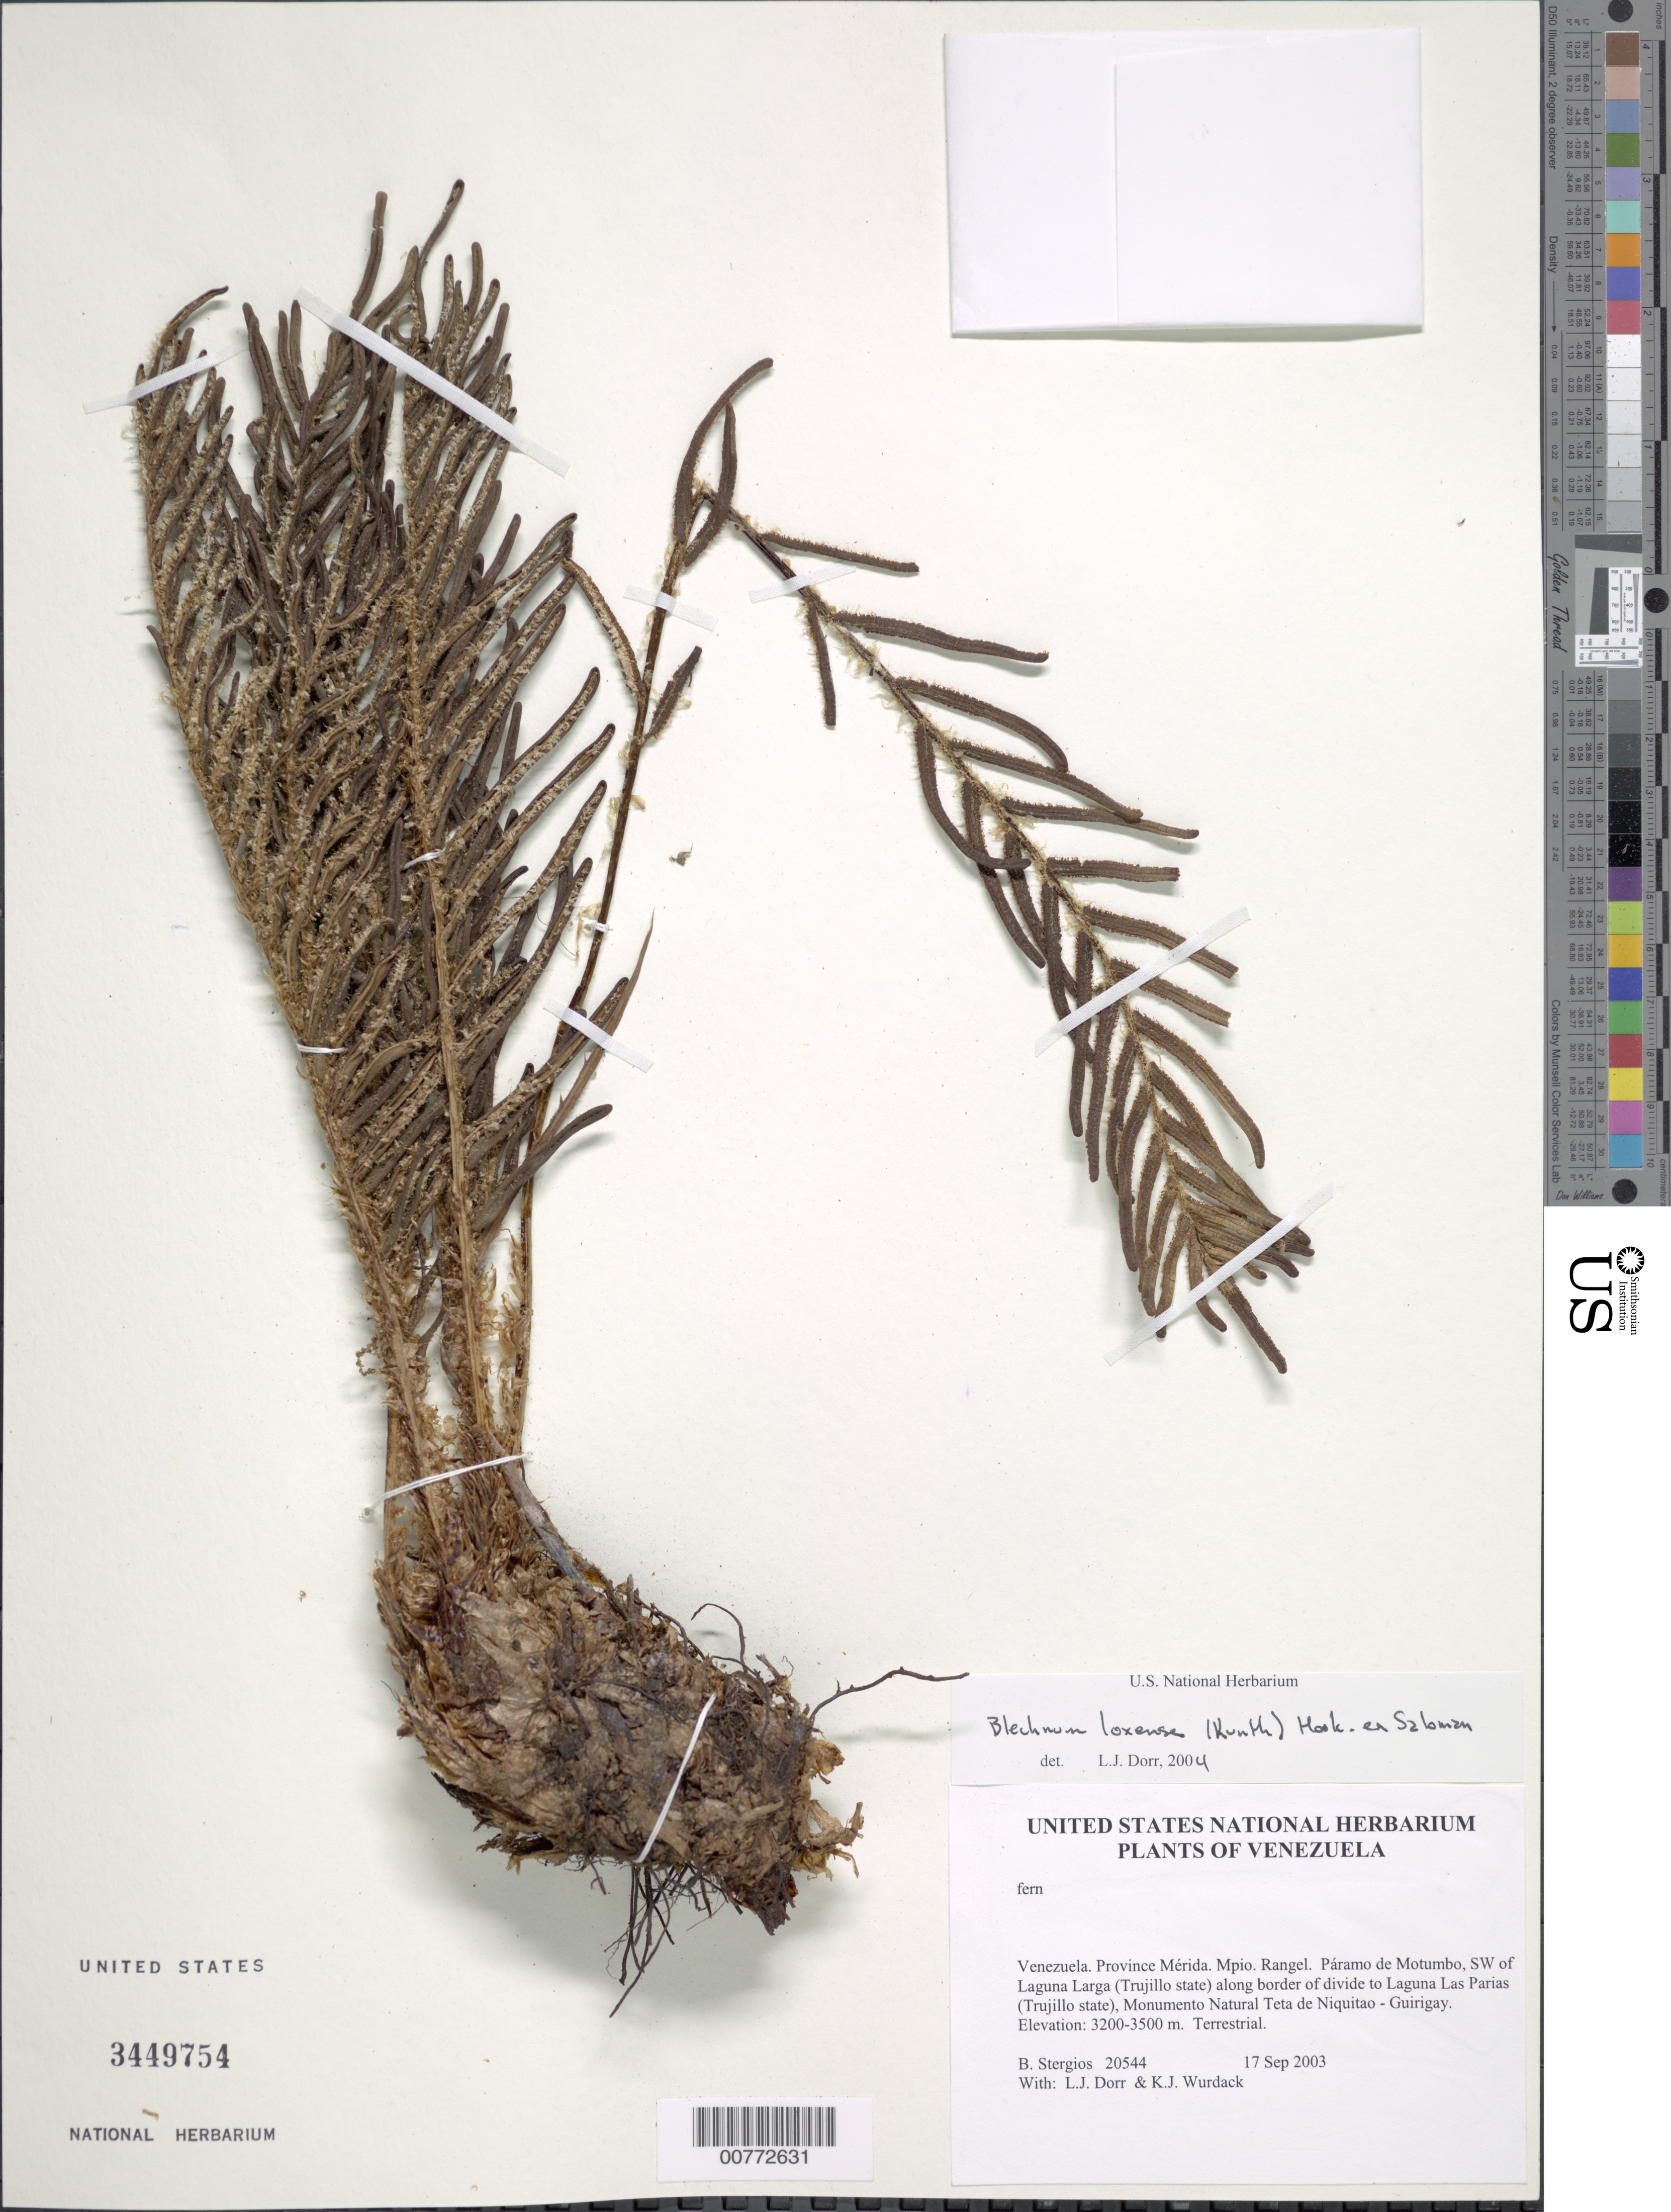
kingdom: Plantae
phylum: Tracheophyta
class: Polypodiopsida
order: Polypodiales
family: Blechnaceae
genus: Blechnum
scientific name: Blechnum loxense var. loxense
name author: (Kunth) Hook. ex Salomon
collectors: B. G. Stergios, L. J. Dorr & K. Wurdack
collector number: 20544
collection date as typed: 17 Sep 2003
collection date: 2003-09-17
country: Venezuela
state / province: Mérida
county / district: Rangel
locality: Páramo de Motumbo, NW of Laguna Larga (Trujillo state), Monumento Natural Teta de Niquitao - Guirigay.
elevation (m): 3200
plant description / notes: PORT, US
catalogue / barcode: US 3449754